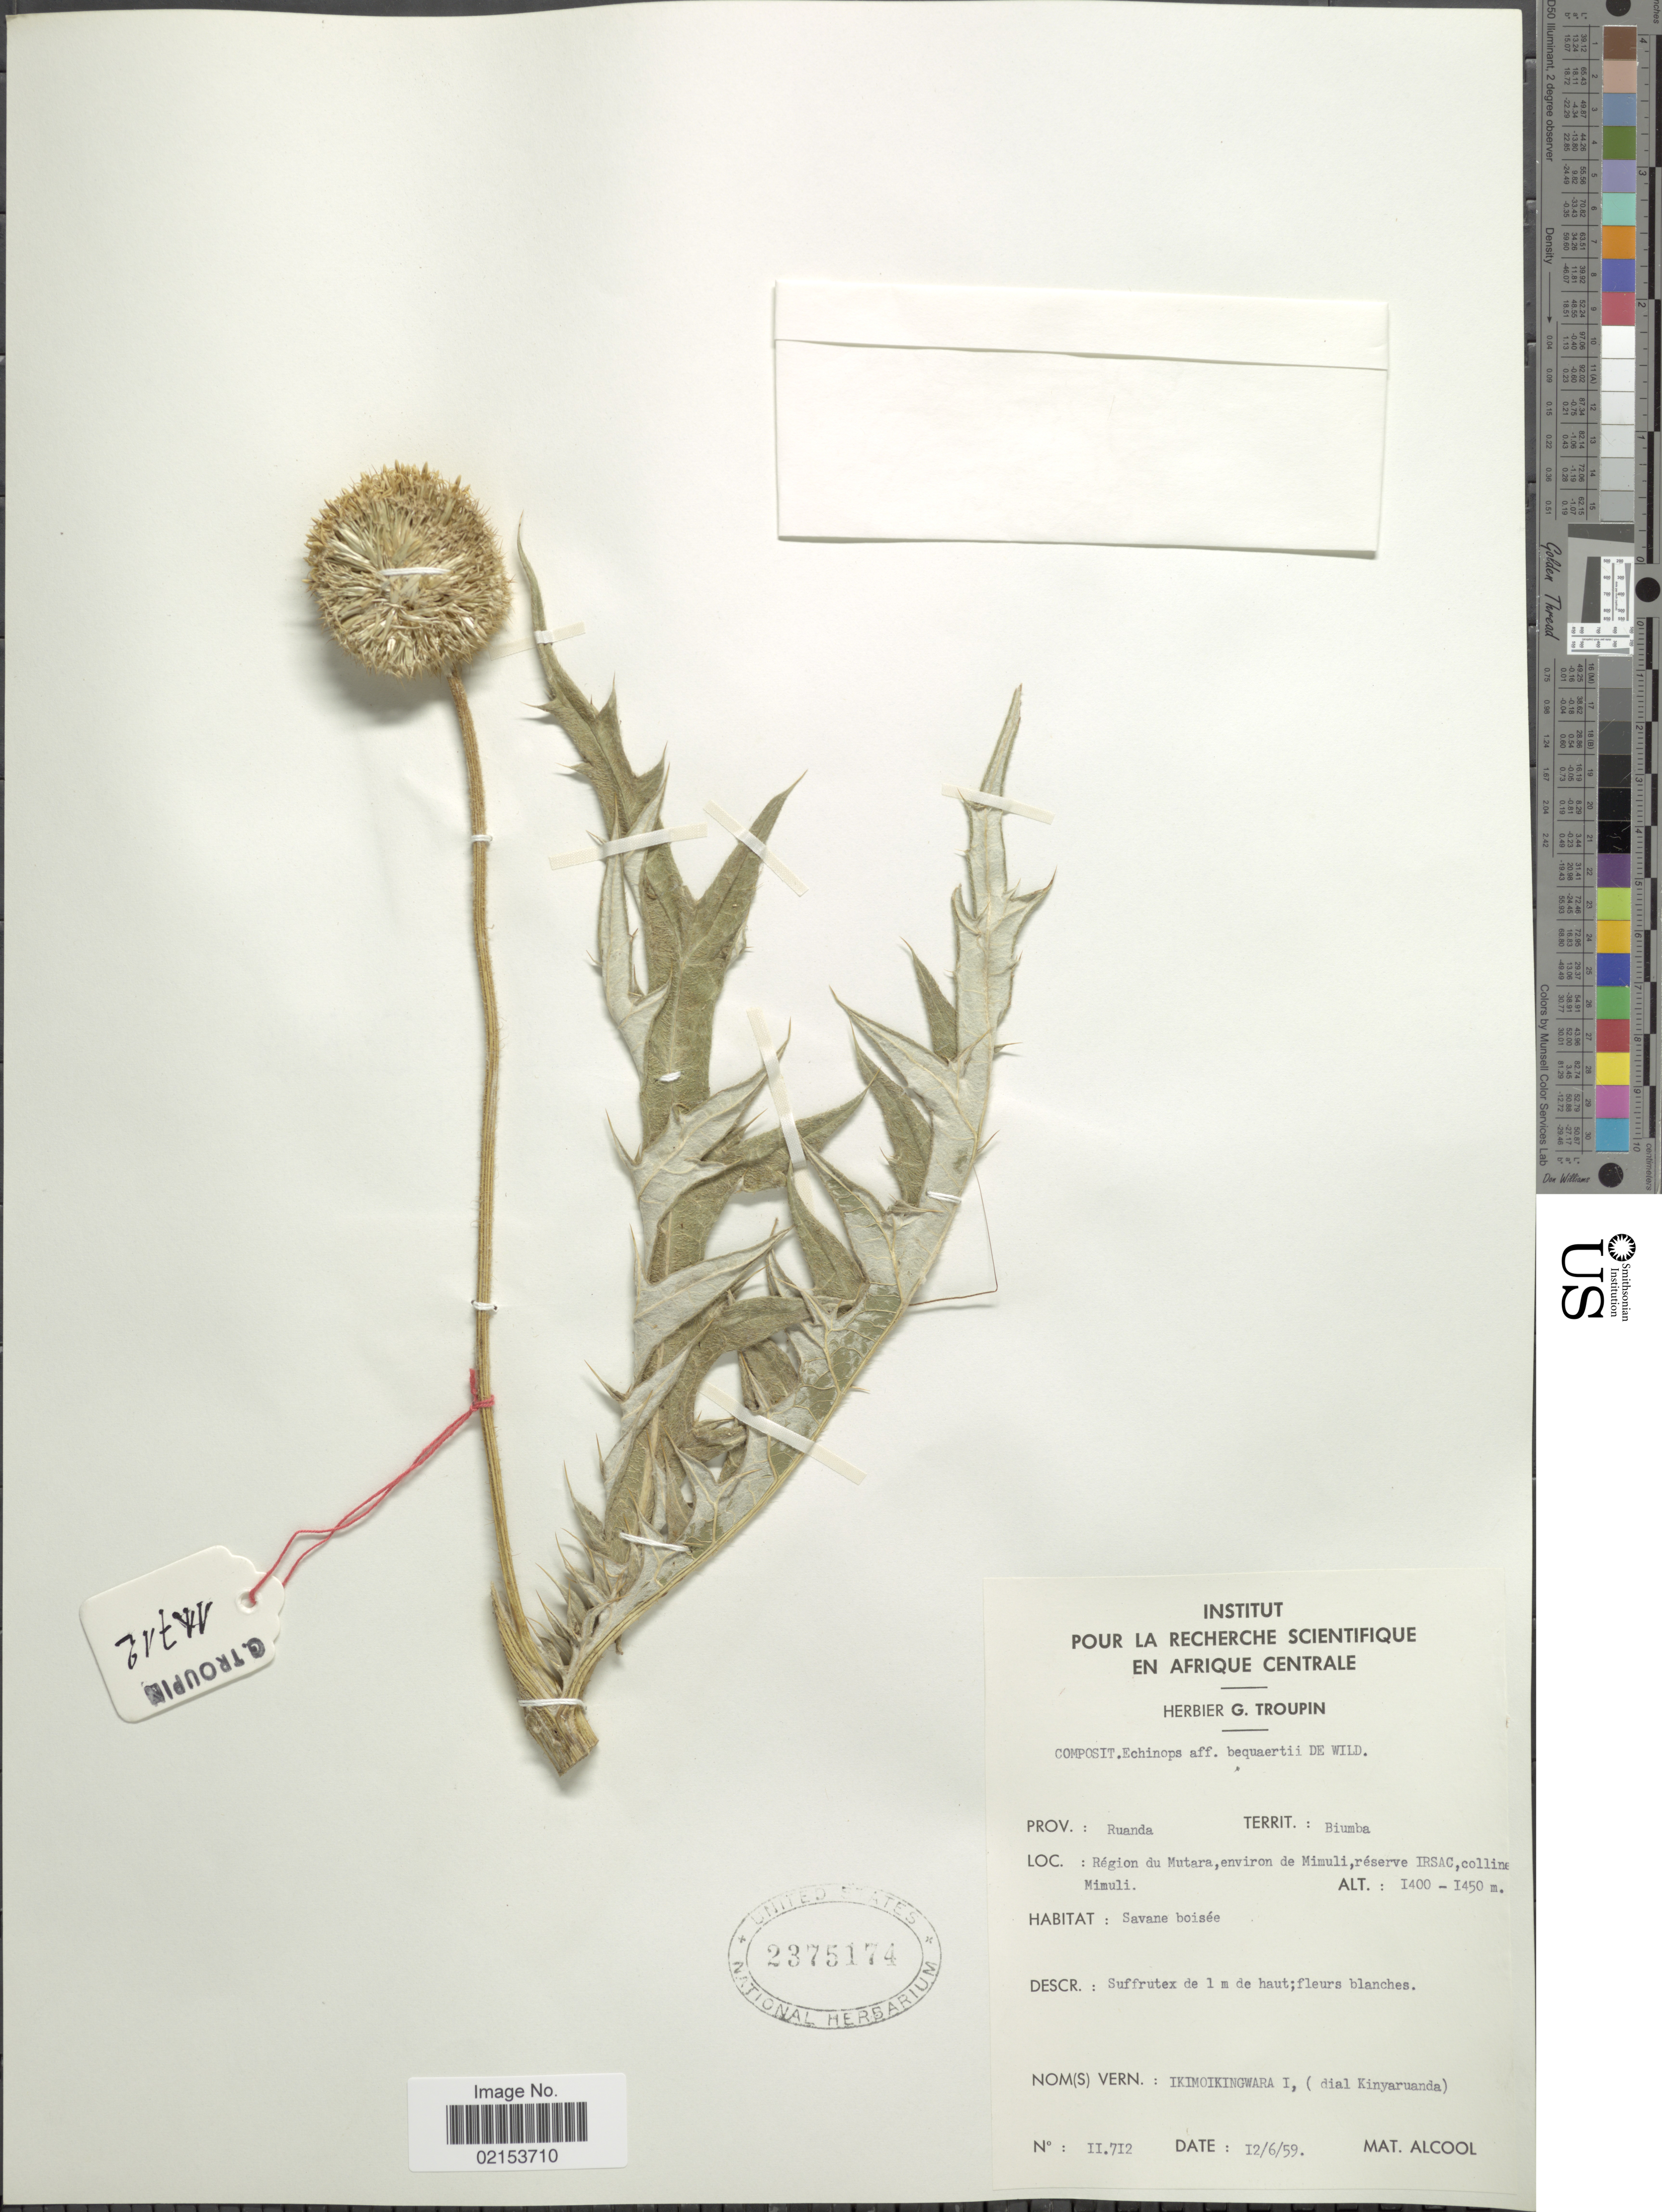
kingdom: Plantae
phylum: Tracheophyta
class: Magnoliopsida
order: Asterales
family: Asteraceae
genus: Echinops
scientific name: Echinops giganteus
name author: A. Rich.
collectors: M. Alcool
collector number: II 712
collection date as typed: Transcribed d/m/y: 12/6/59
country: Rwanda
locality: Prov. Ruanda. Territ. Biumba. Region du Mutara, environ de Mimuli, reserve IRSAC, collina Mimuli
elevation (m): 427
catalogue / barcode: US 2375174